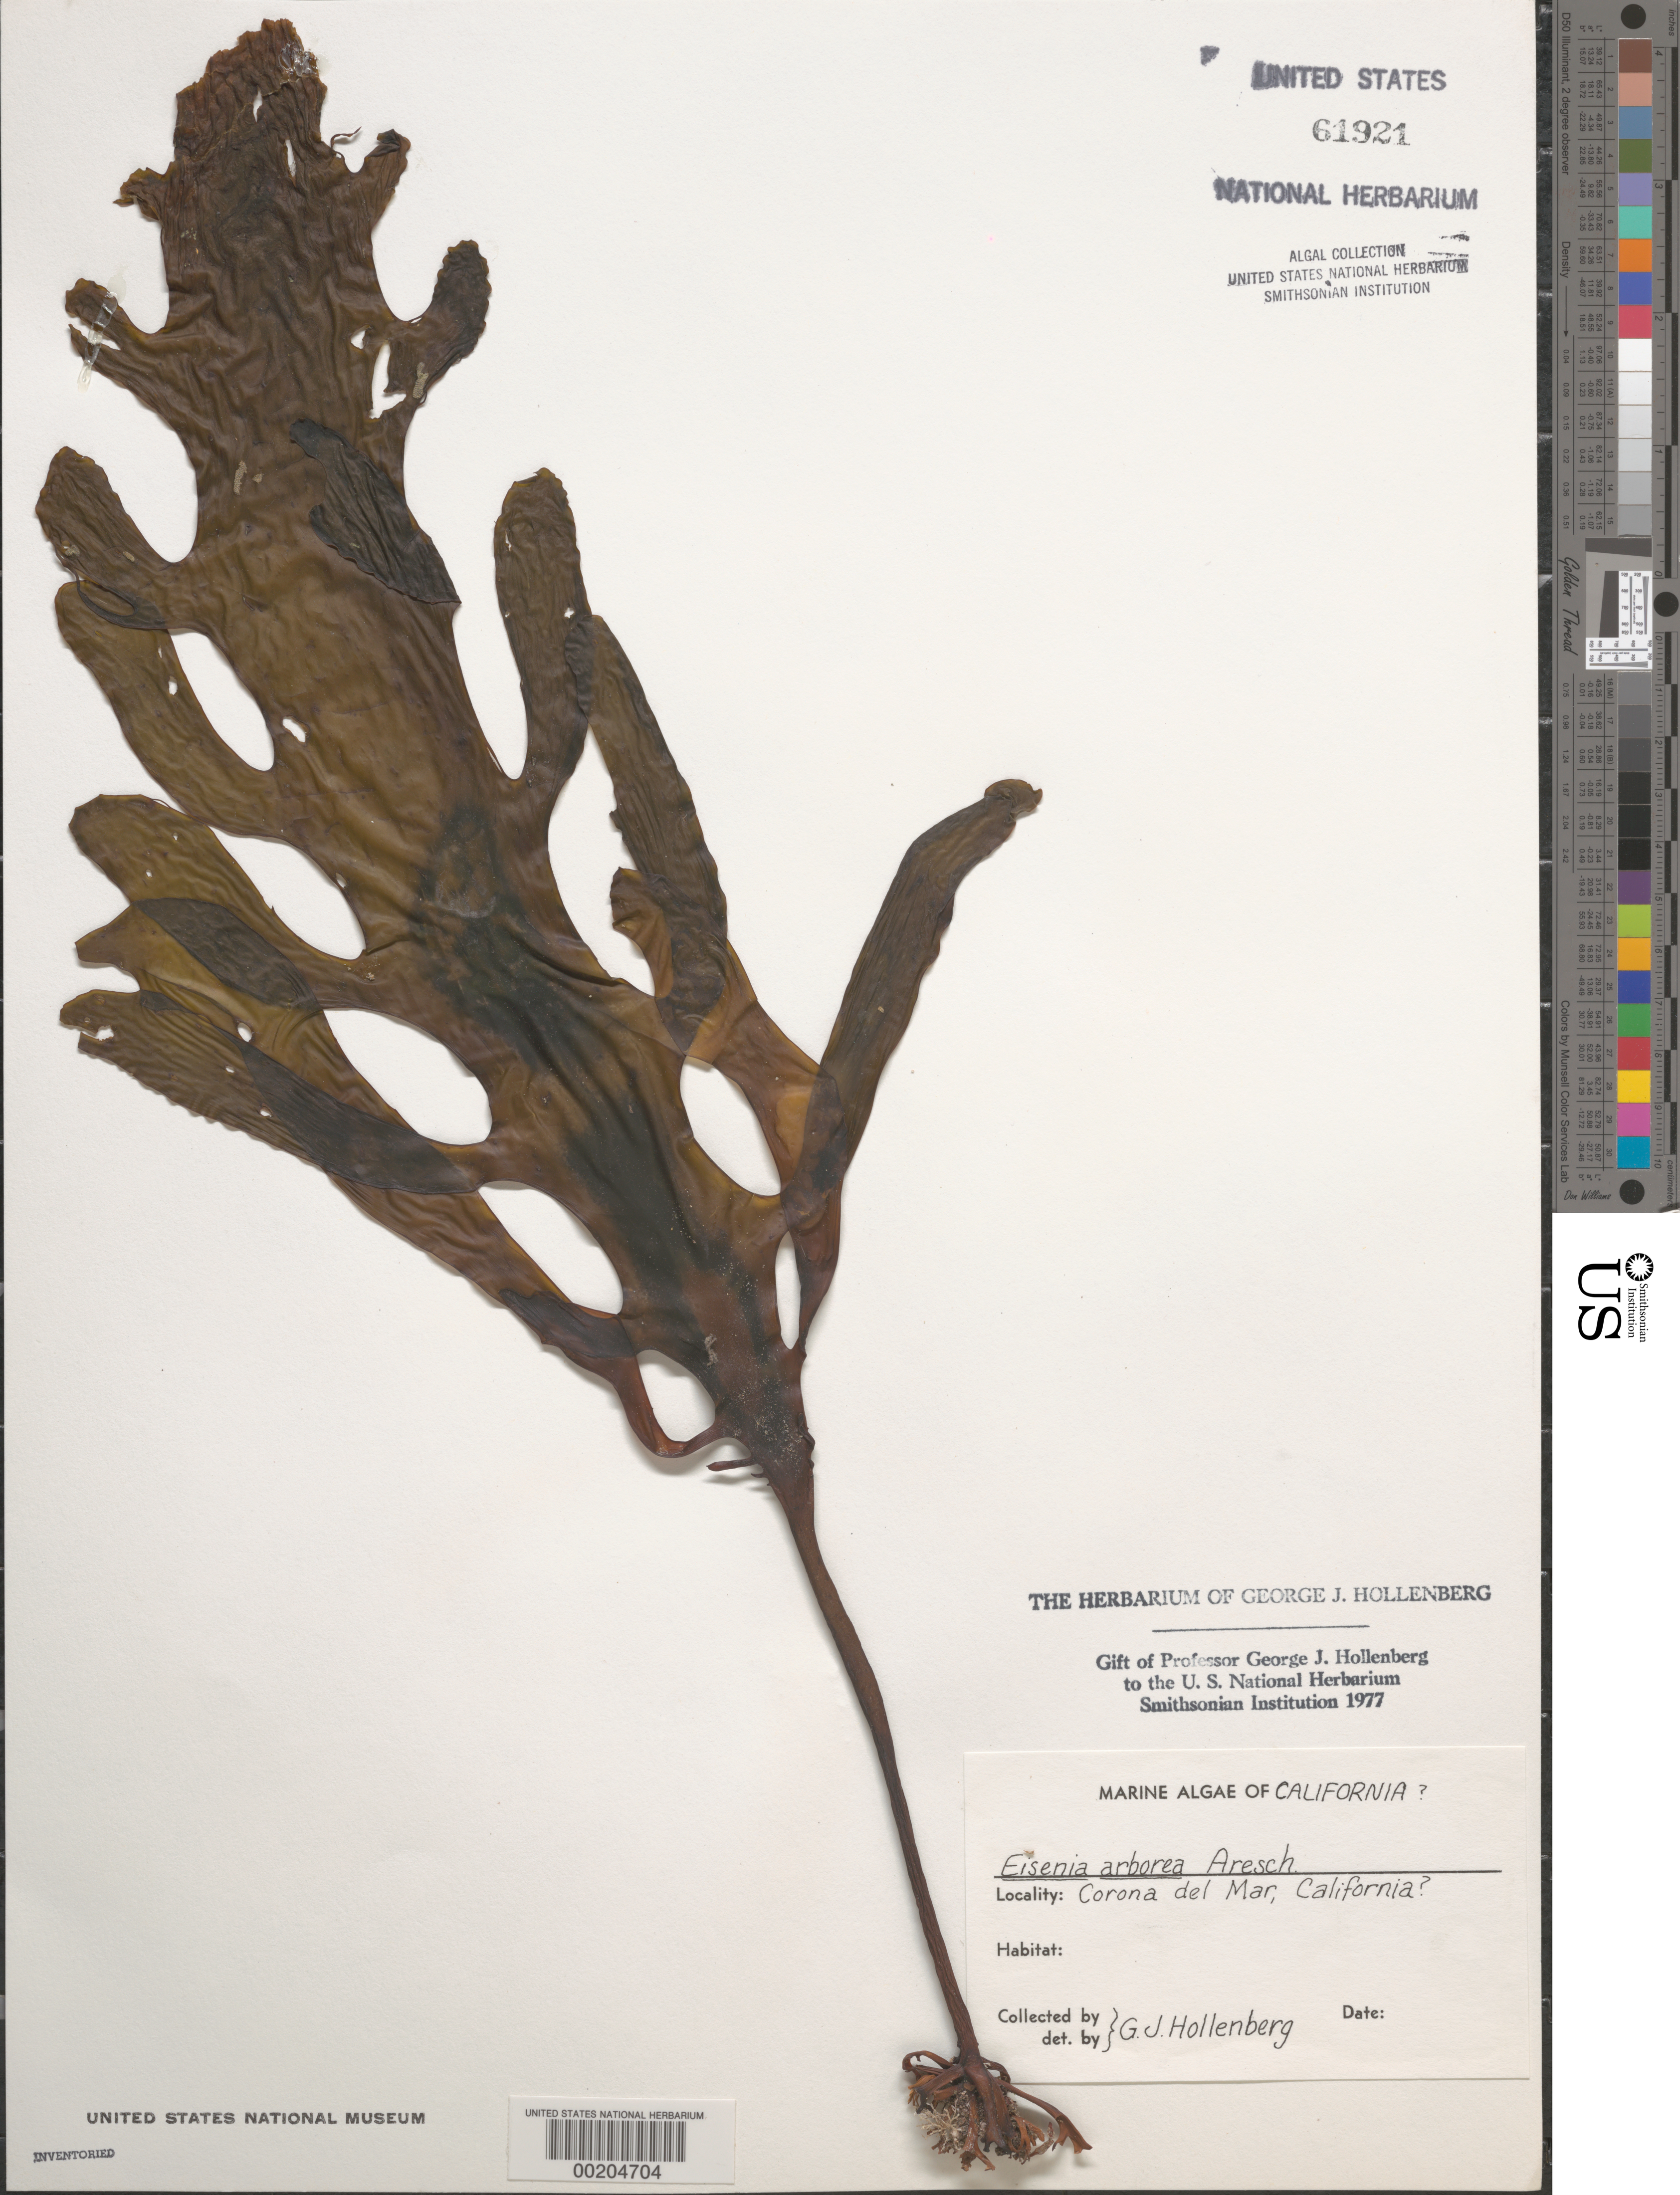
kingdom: Chromista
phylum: Ochrophyta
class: Phaeophyceae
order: Laminariales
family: Lessoniaceae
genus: Eisenia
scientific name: Eisenia arborea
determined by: Hollenberg, George J.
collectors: G. Hollenberg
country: United States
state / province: California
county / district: Orange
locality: Corona del Mar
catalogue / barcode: US 61921